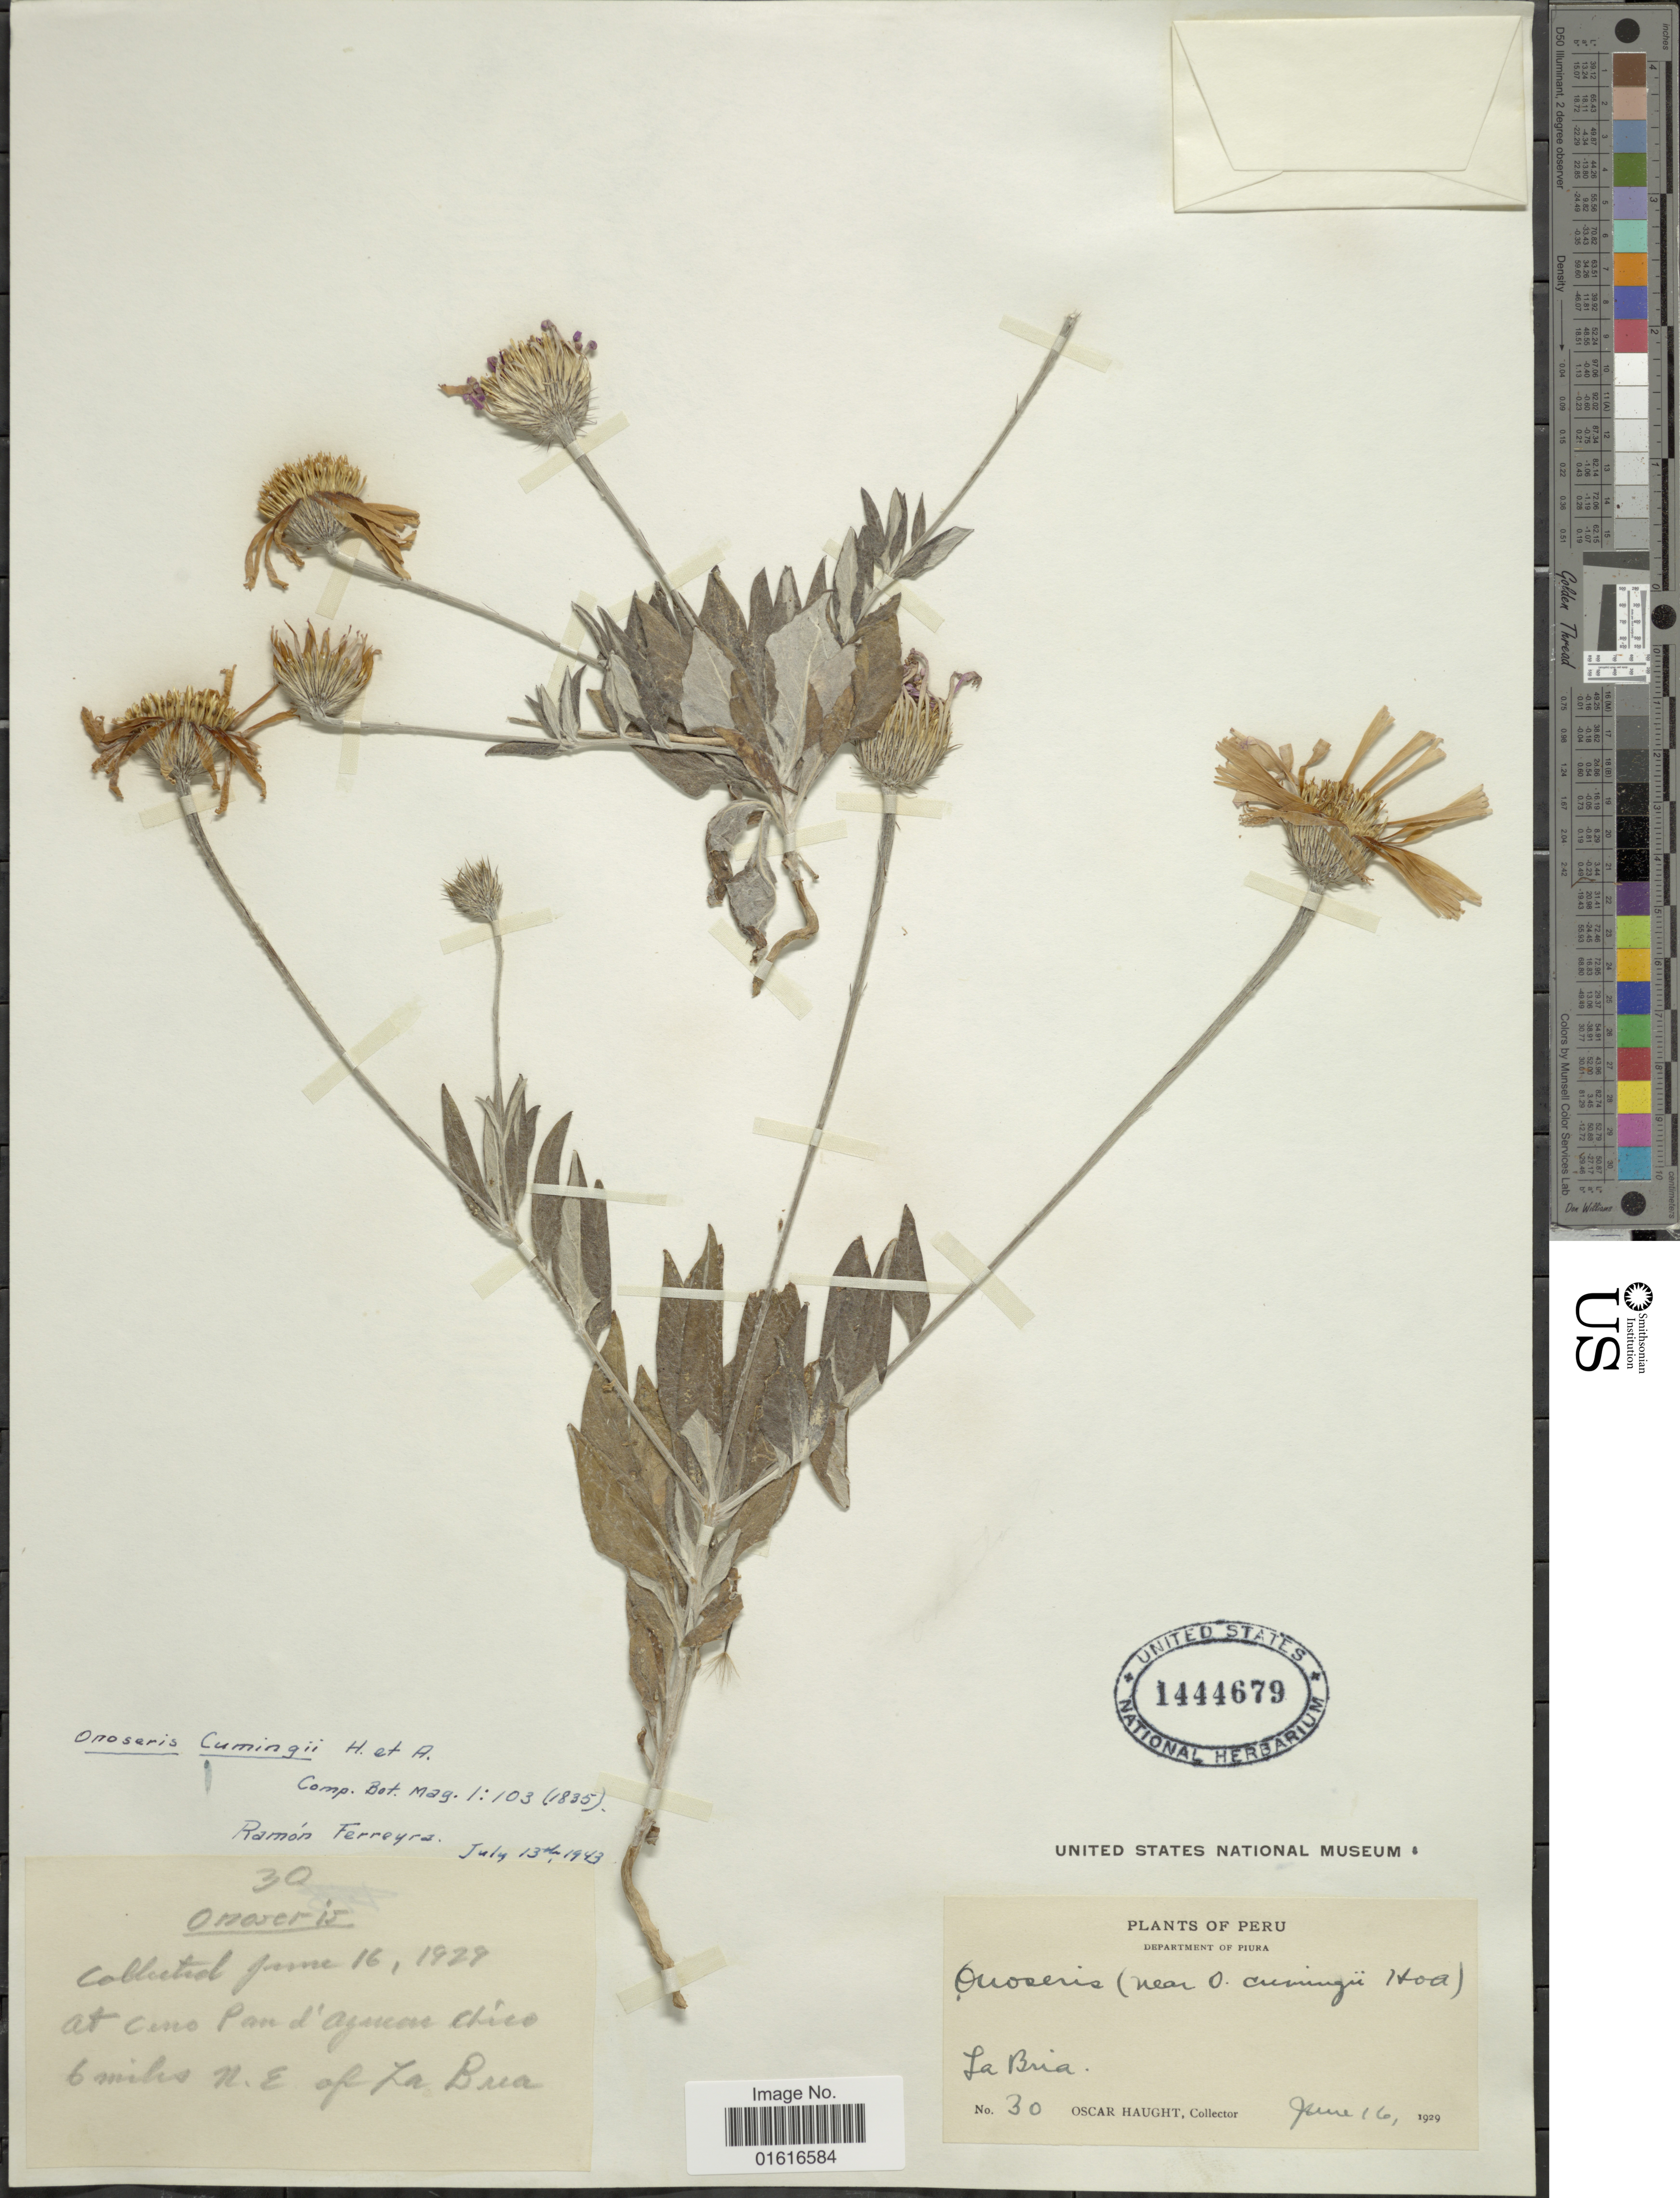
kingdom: Plantae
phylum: Tracheophyta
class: Magnoliopsida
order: Asterales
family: Asteraceae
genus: Onoseris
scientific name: Onoseris cumingii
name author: Hook. & Arn.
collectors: O. L. Haught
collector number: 30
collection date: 1929-06-16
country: Peru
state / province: Piura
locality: La Brea, at Cerro Pan d'Azucar Chico 6 miles N.E. of La Brea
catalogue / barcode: US 1444679